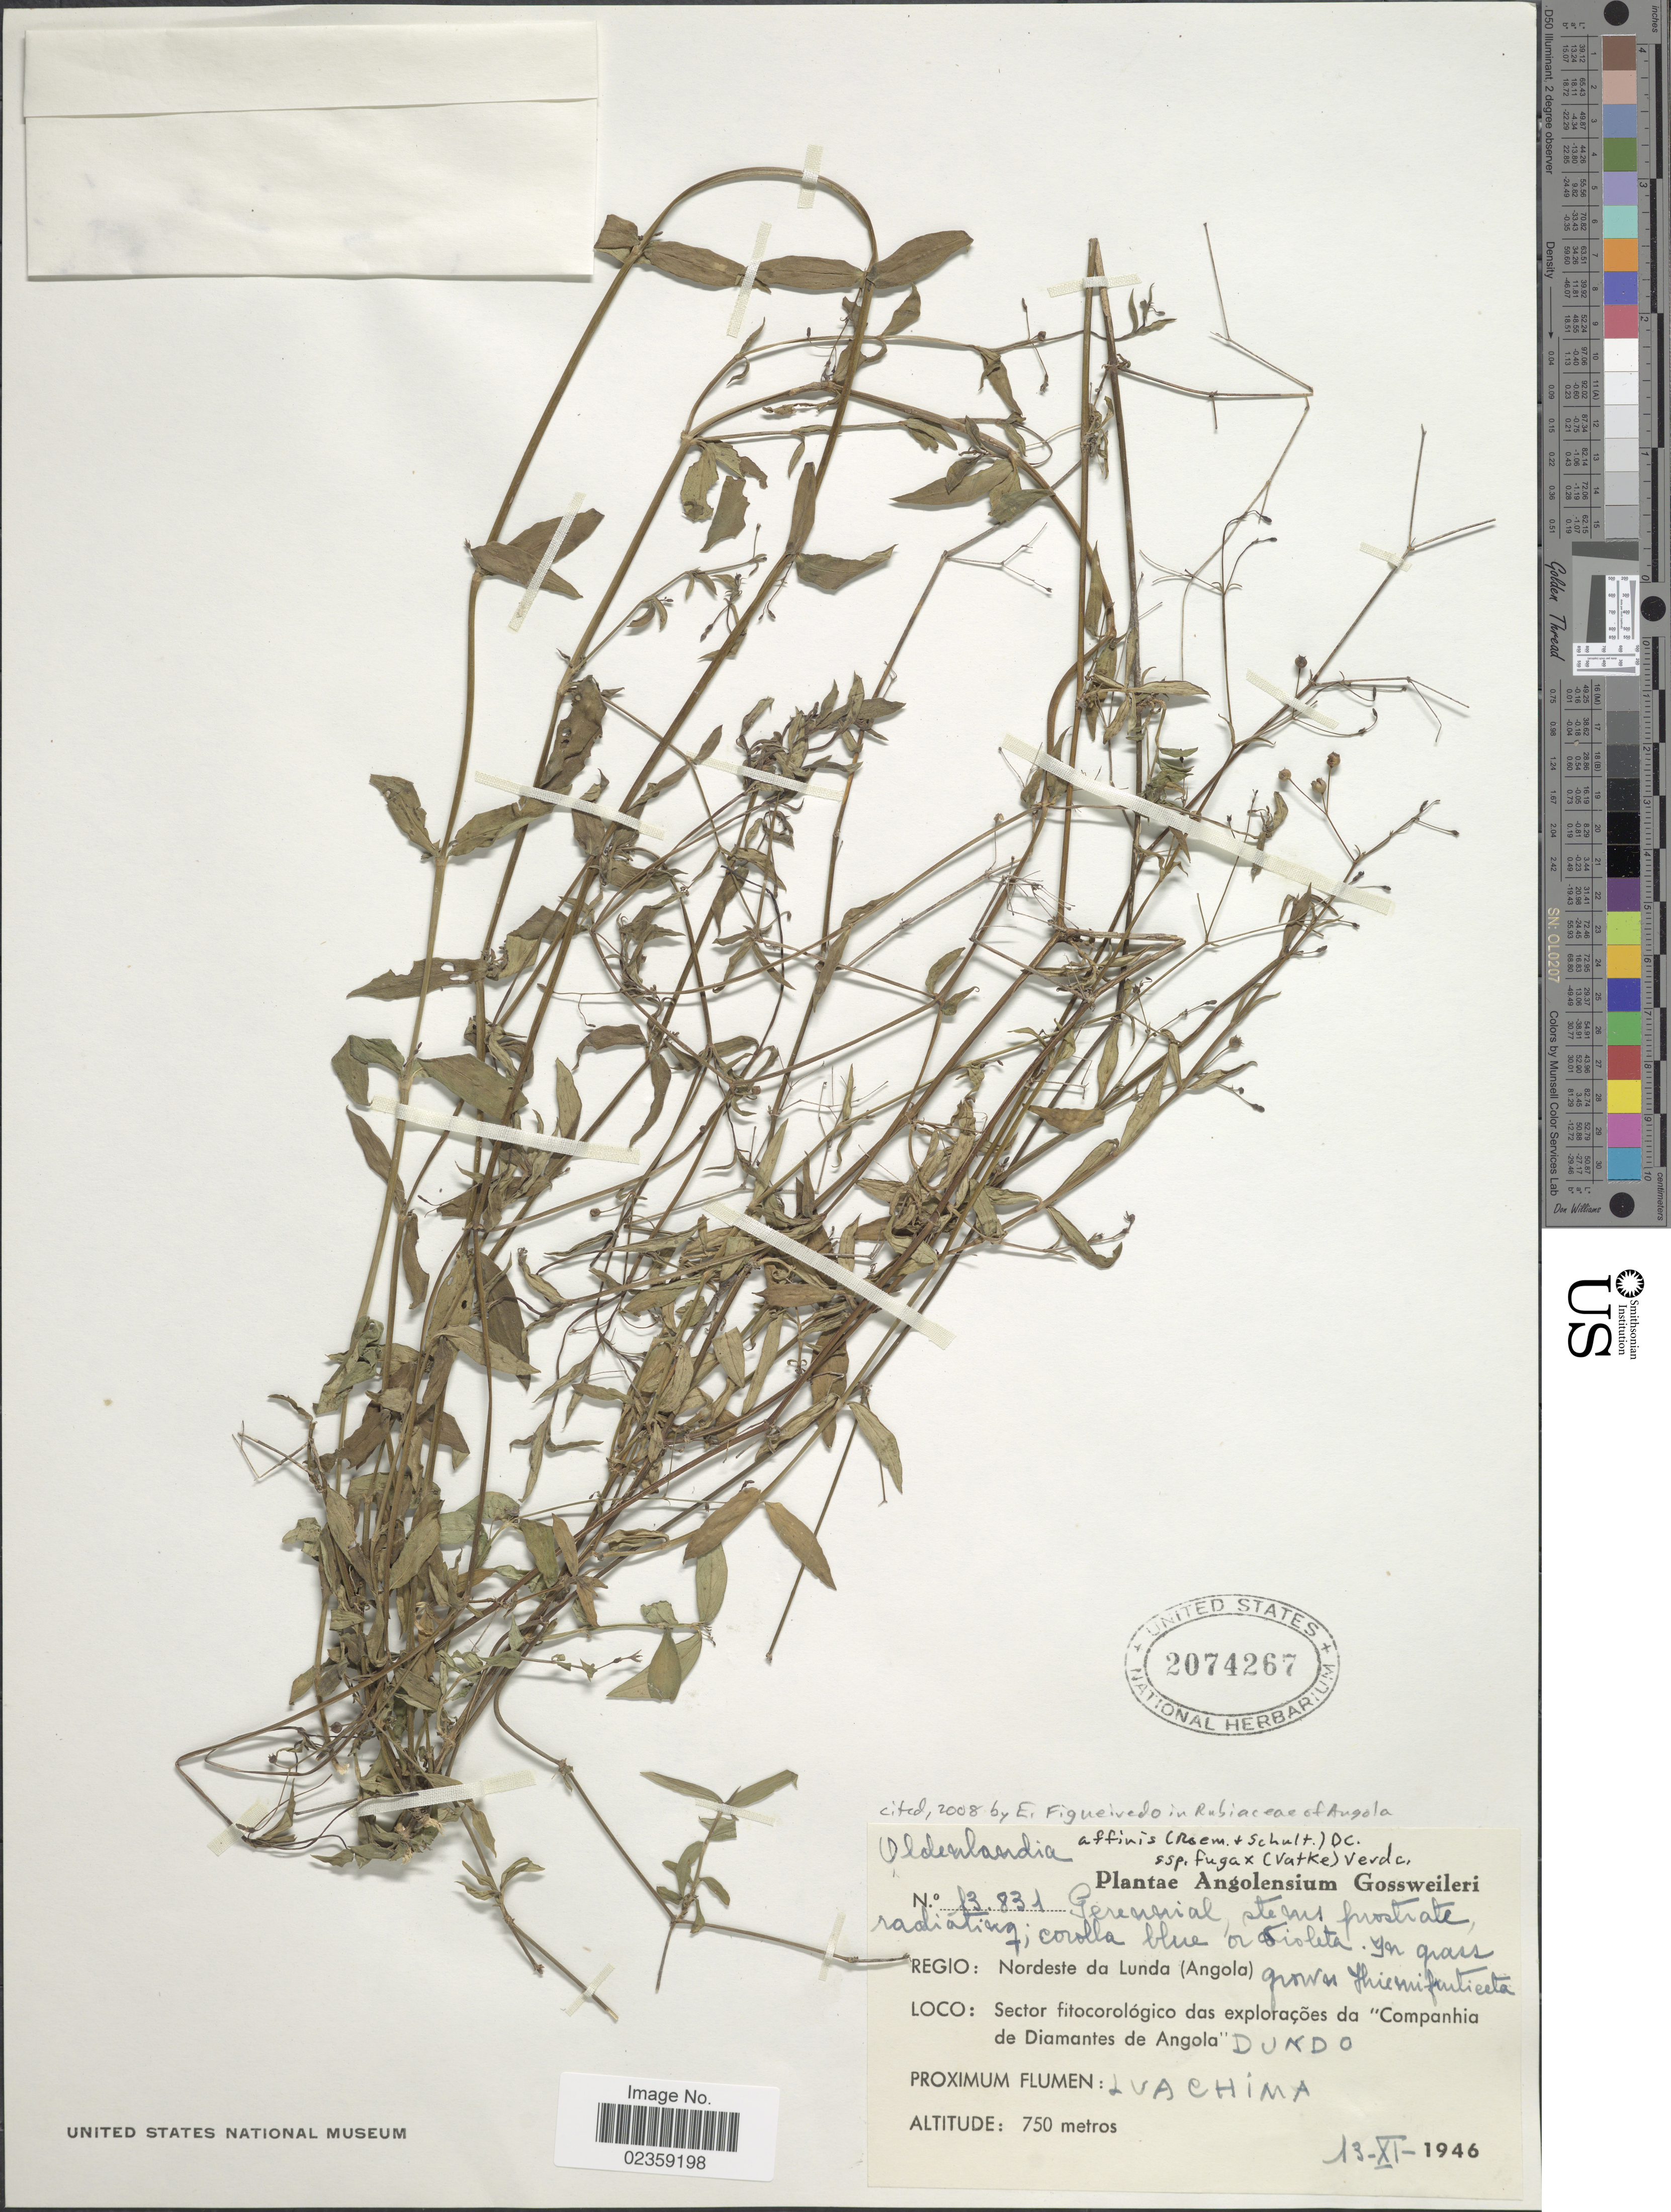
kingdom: Plantae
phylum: Tracheophyta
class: Magnoliopsida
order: Gentianales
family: Rubiaceae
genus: Oldenlandia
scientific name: Oldenlandia affinis subsp. fugax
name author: (Vatke) Verdc.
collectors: A. Gossweiler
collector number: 13831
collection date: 1946-11-13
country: Angola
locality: Nordeste da Lunda (Angola)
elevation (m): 750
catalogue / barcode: US 2074267